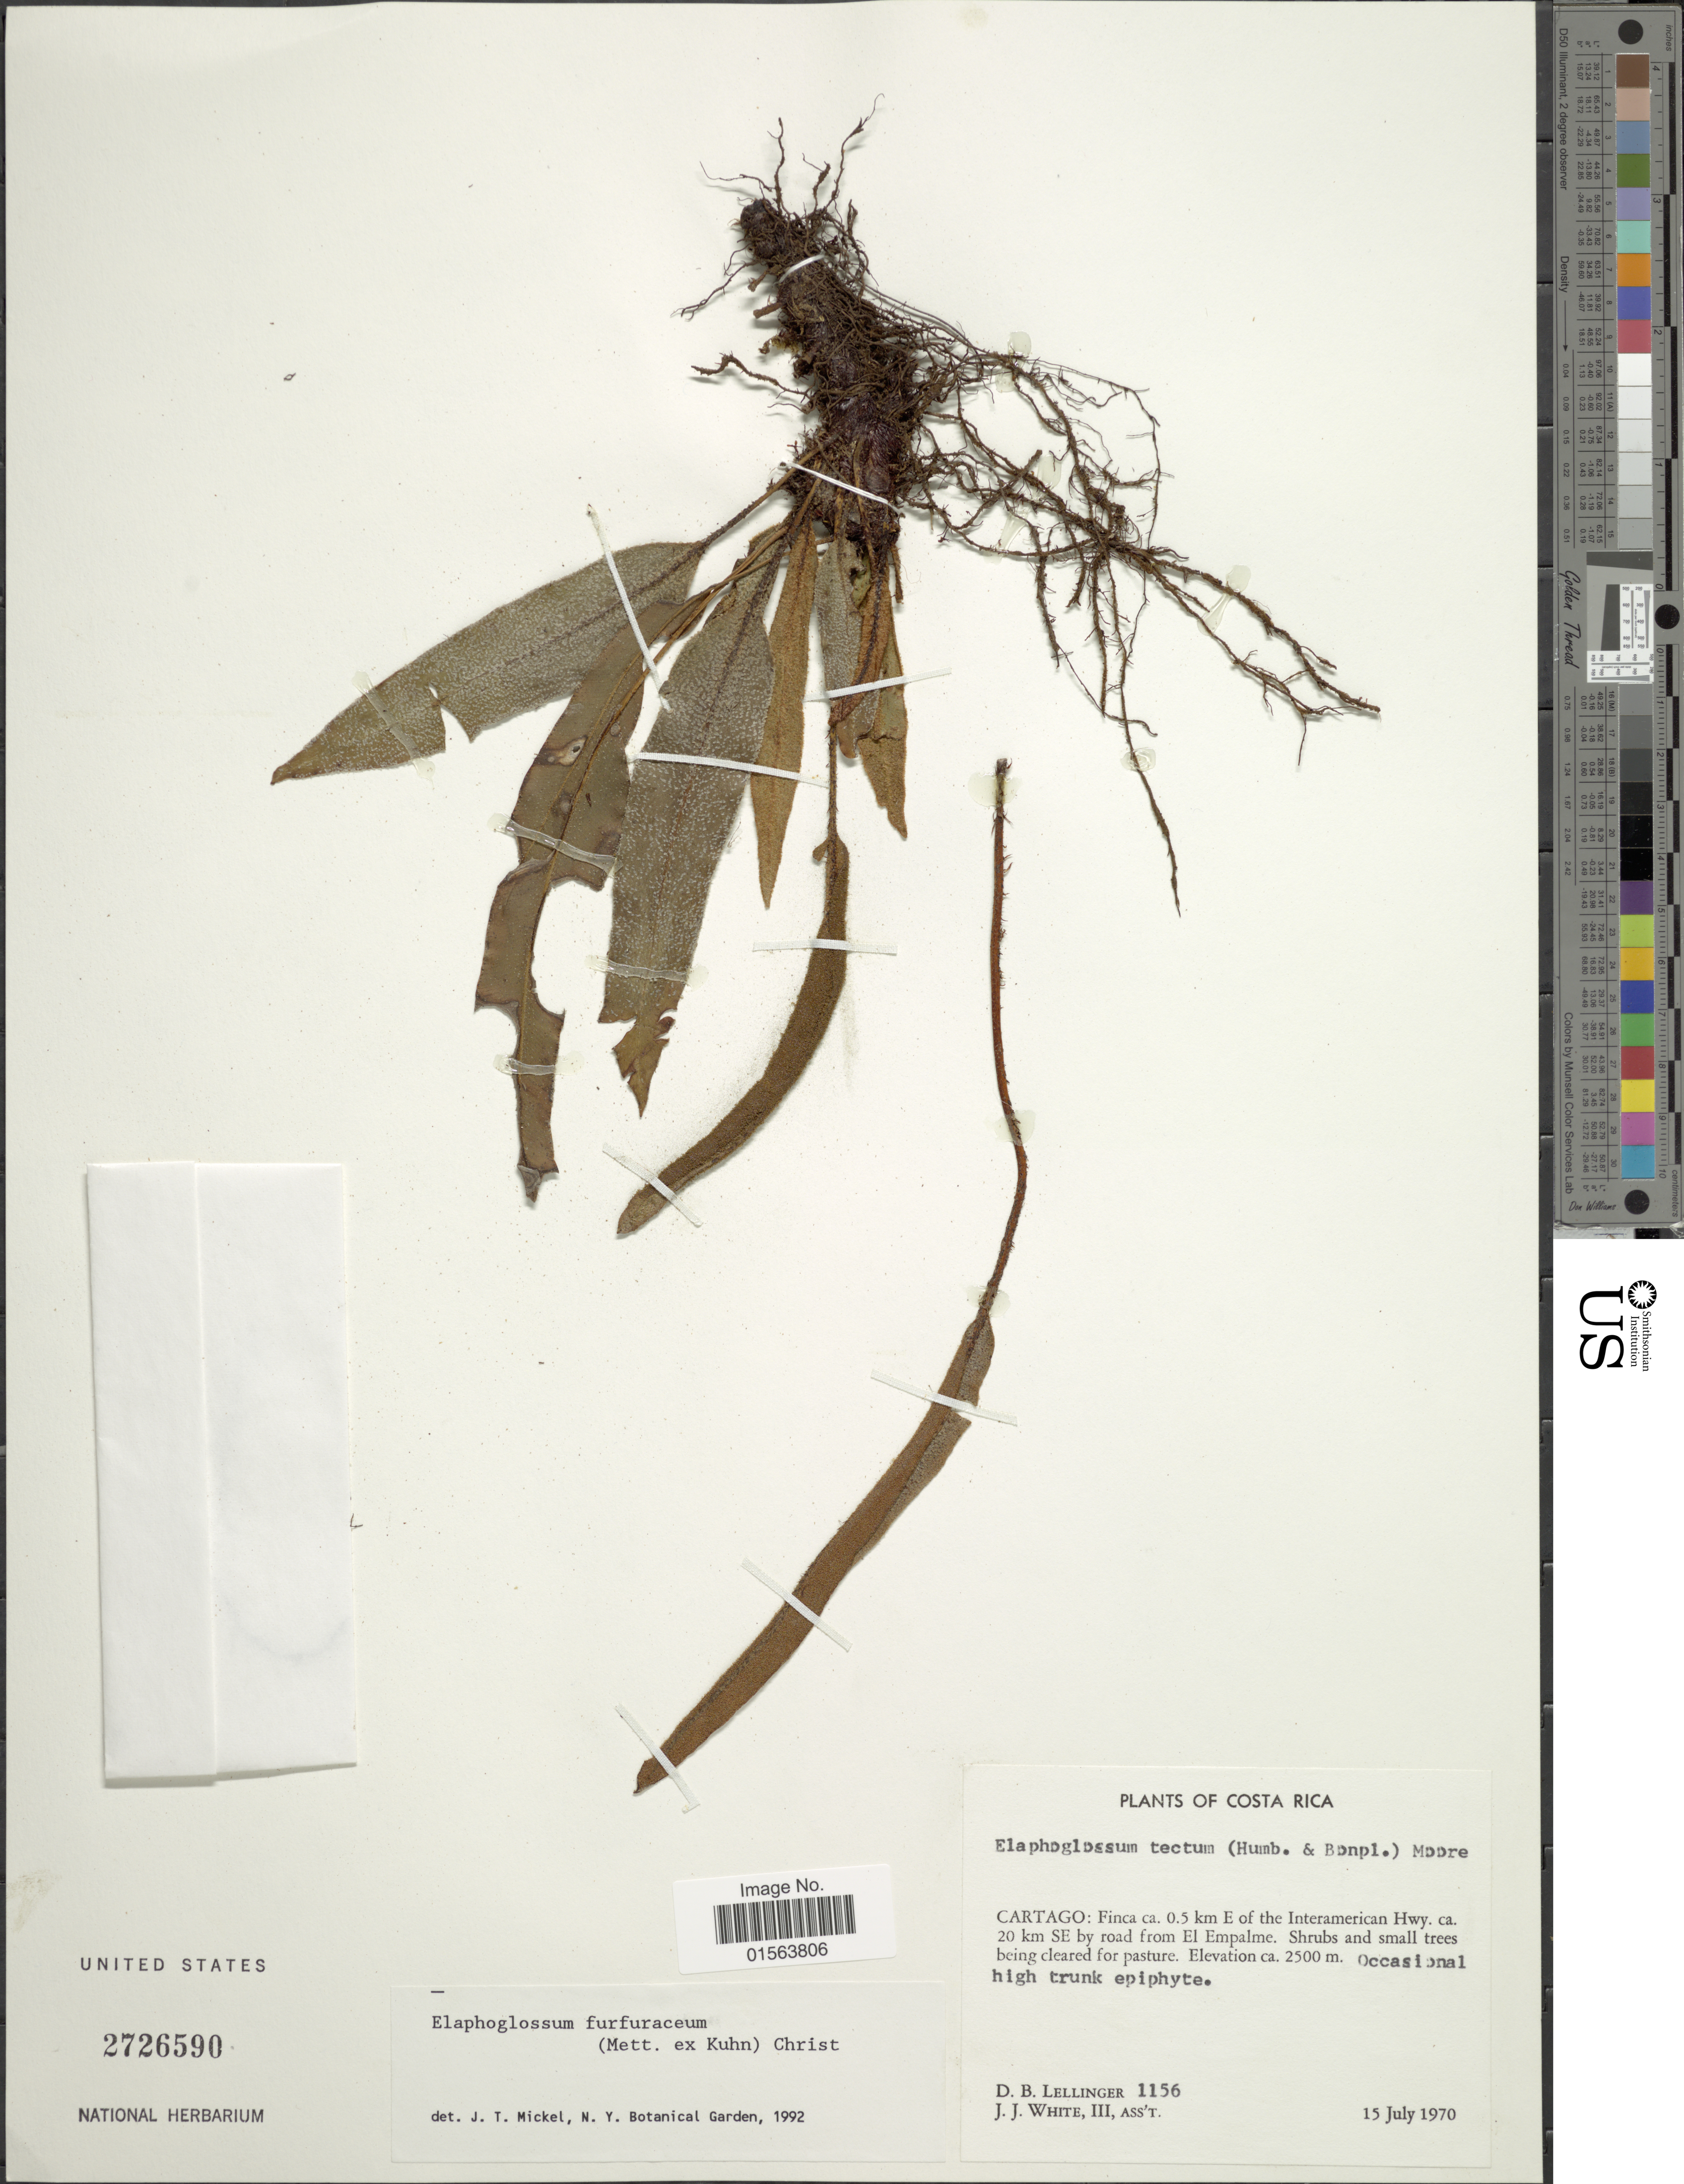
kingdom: Plantae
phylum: Tracheophyta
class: Polypodiopsida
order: Polypodiales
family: Dryopteridaceae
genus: Elaphoglossum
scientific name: Elaphoglossum furfuraceum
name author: (Mett. ex Kuhn) Christ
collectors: D. B. Lellinger & J. J. White III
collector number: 1156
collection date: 1970-07-15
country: Costa Rica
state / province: Cartago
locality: Cartago: Finca ca. 0.5 km E of the Interamerican Hwy ca. 20 km SE by road from El Empalme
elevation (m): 2500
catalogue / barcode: US 2726590